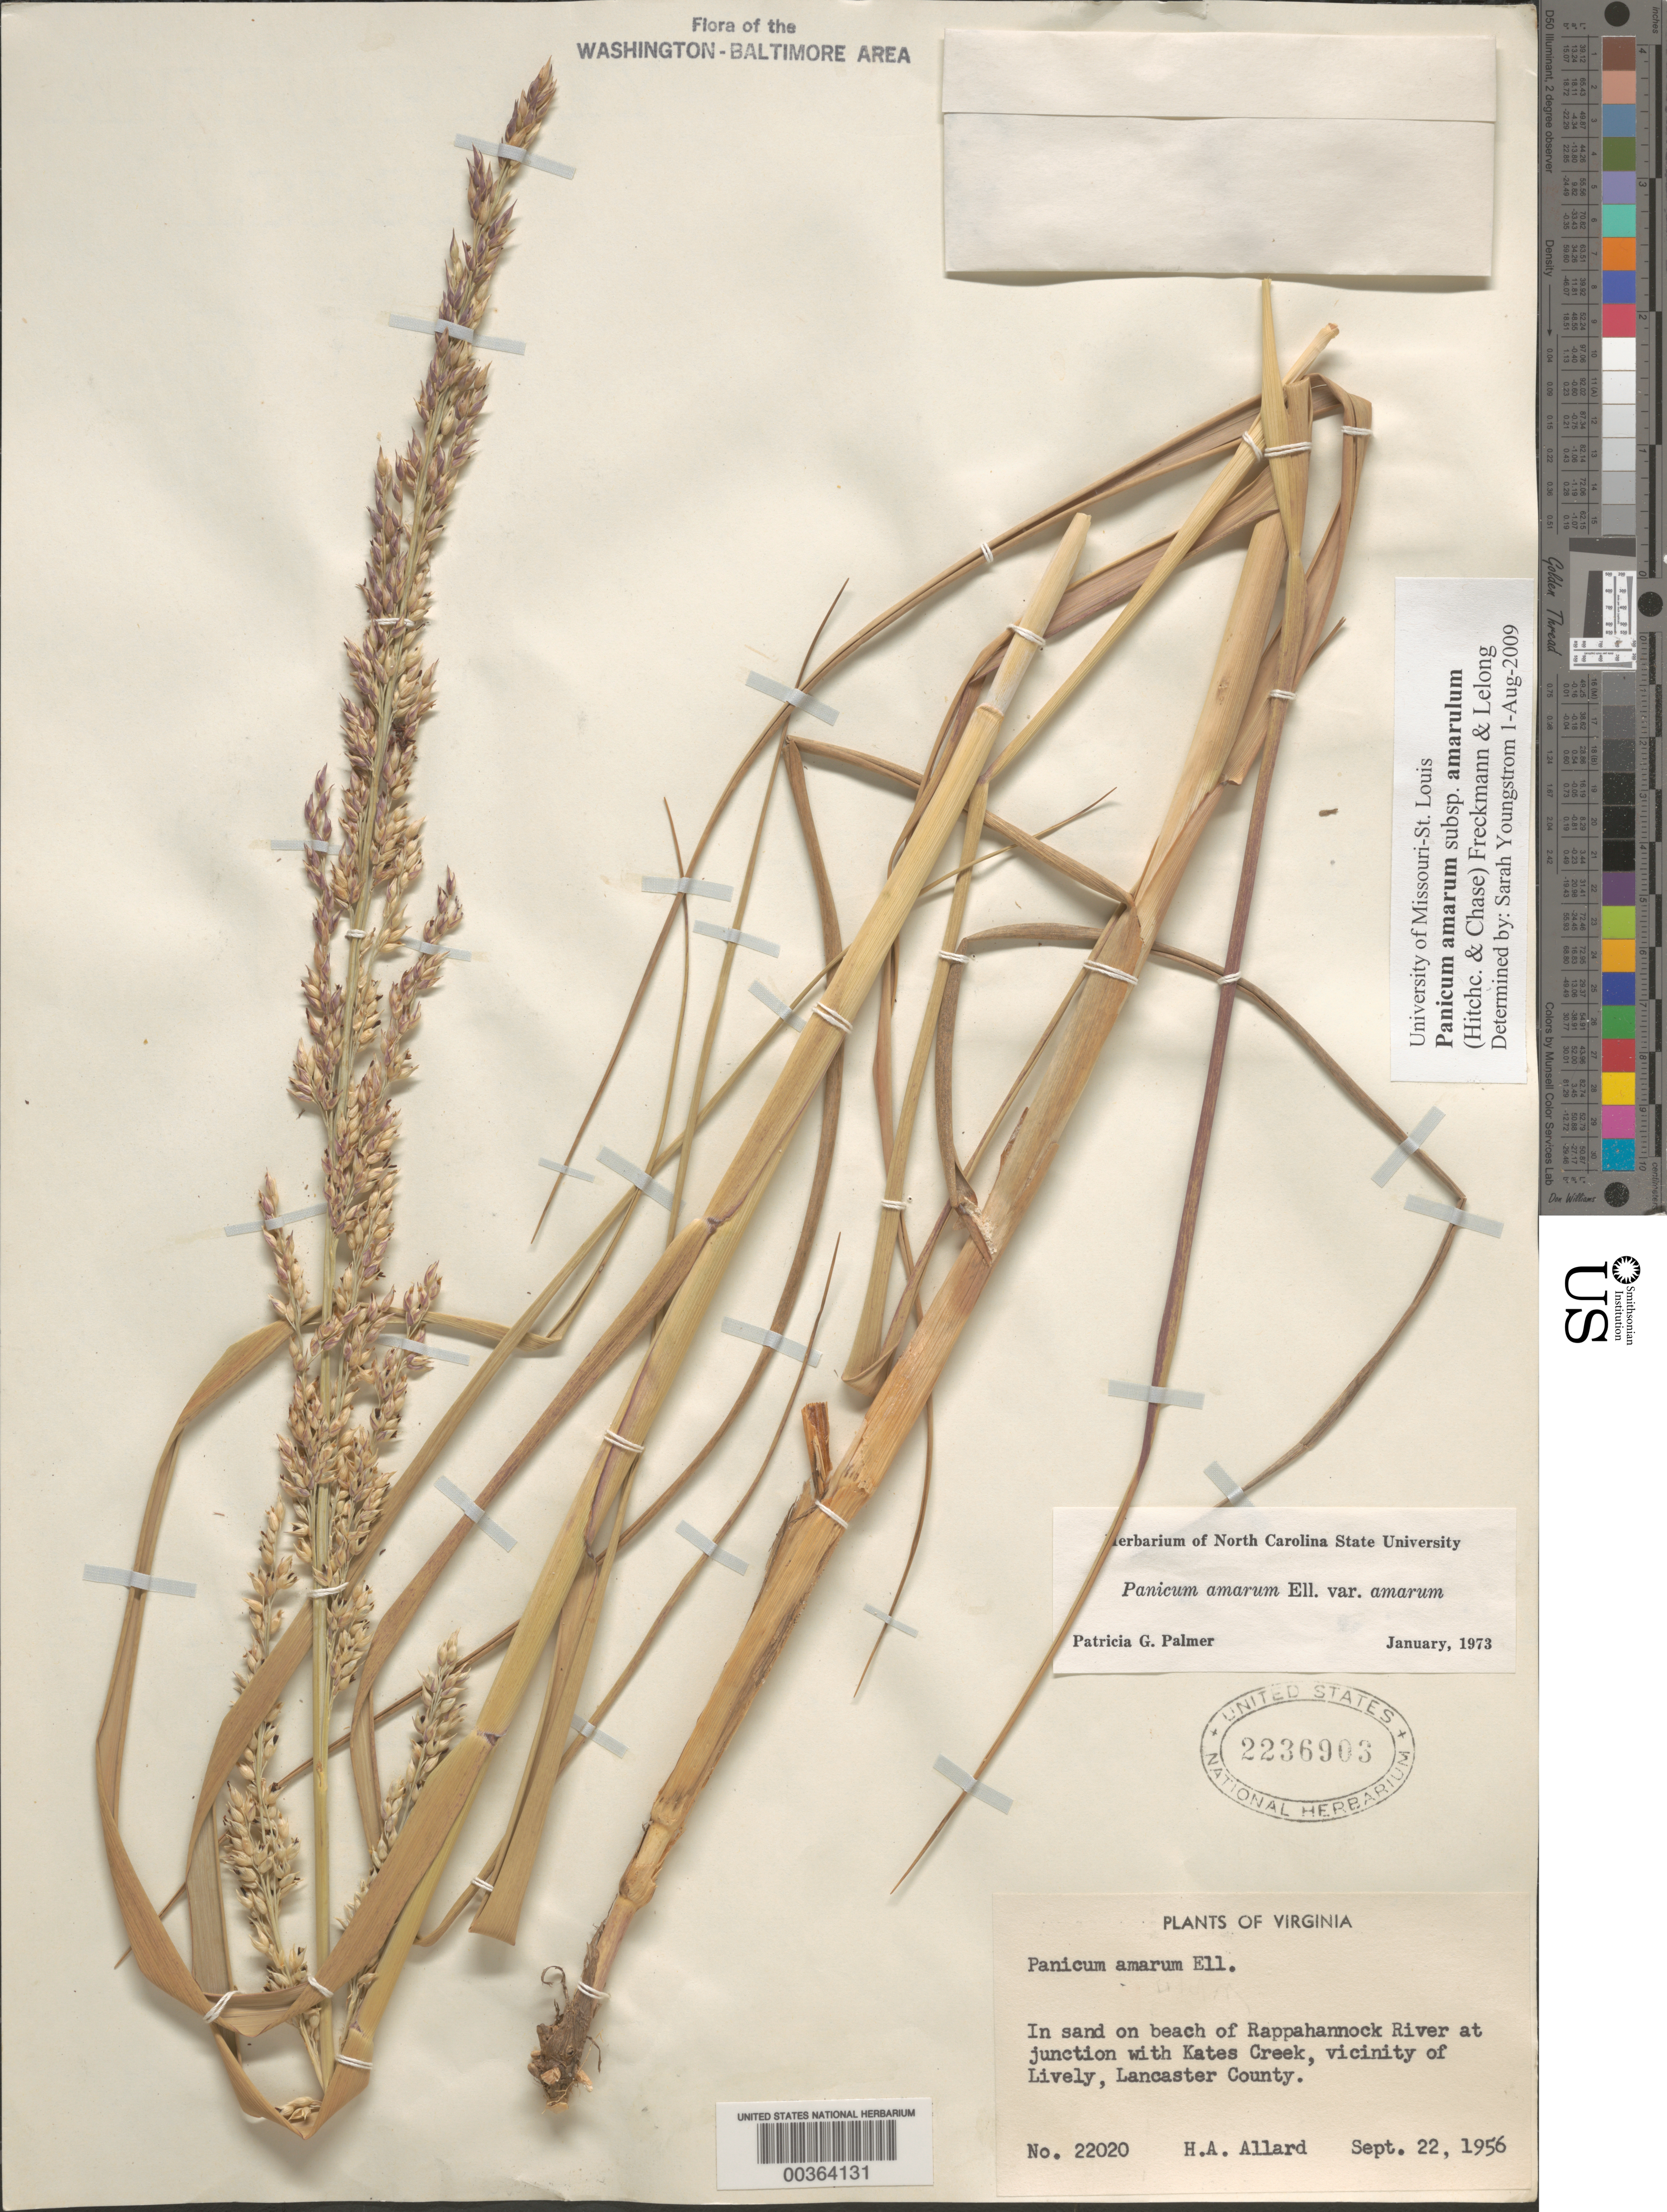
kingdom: Plantae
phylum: Tracheophyta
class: Liliopsida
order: Poales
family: Poaceae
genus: Panicum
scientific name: Panicum amarum var. amarulum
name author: (Hitchc. & Chase) Freckmann & Lelong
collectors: H. A. Allard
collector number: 22020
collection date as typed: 22 Sep 1956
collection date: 1956-09-22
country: United States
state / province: Virginia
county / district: Lancaster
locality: Lively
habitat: In sand on beach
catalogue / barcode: US 2236903